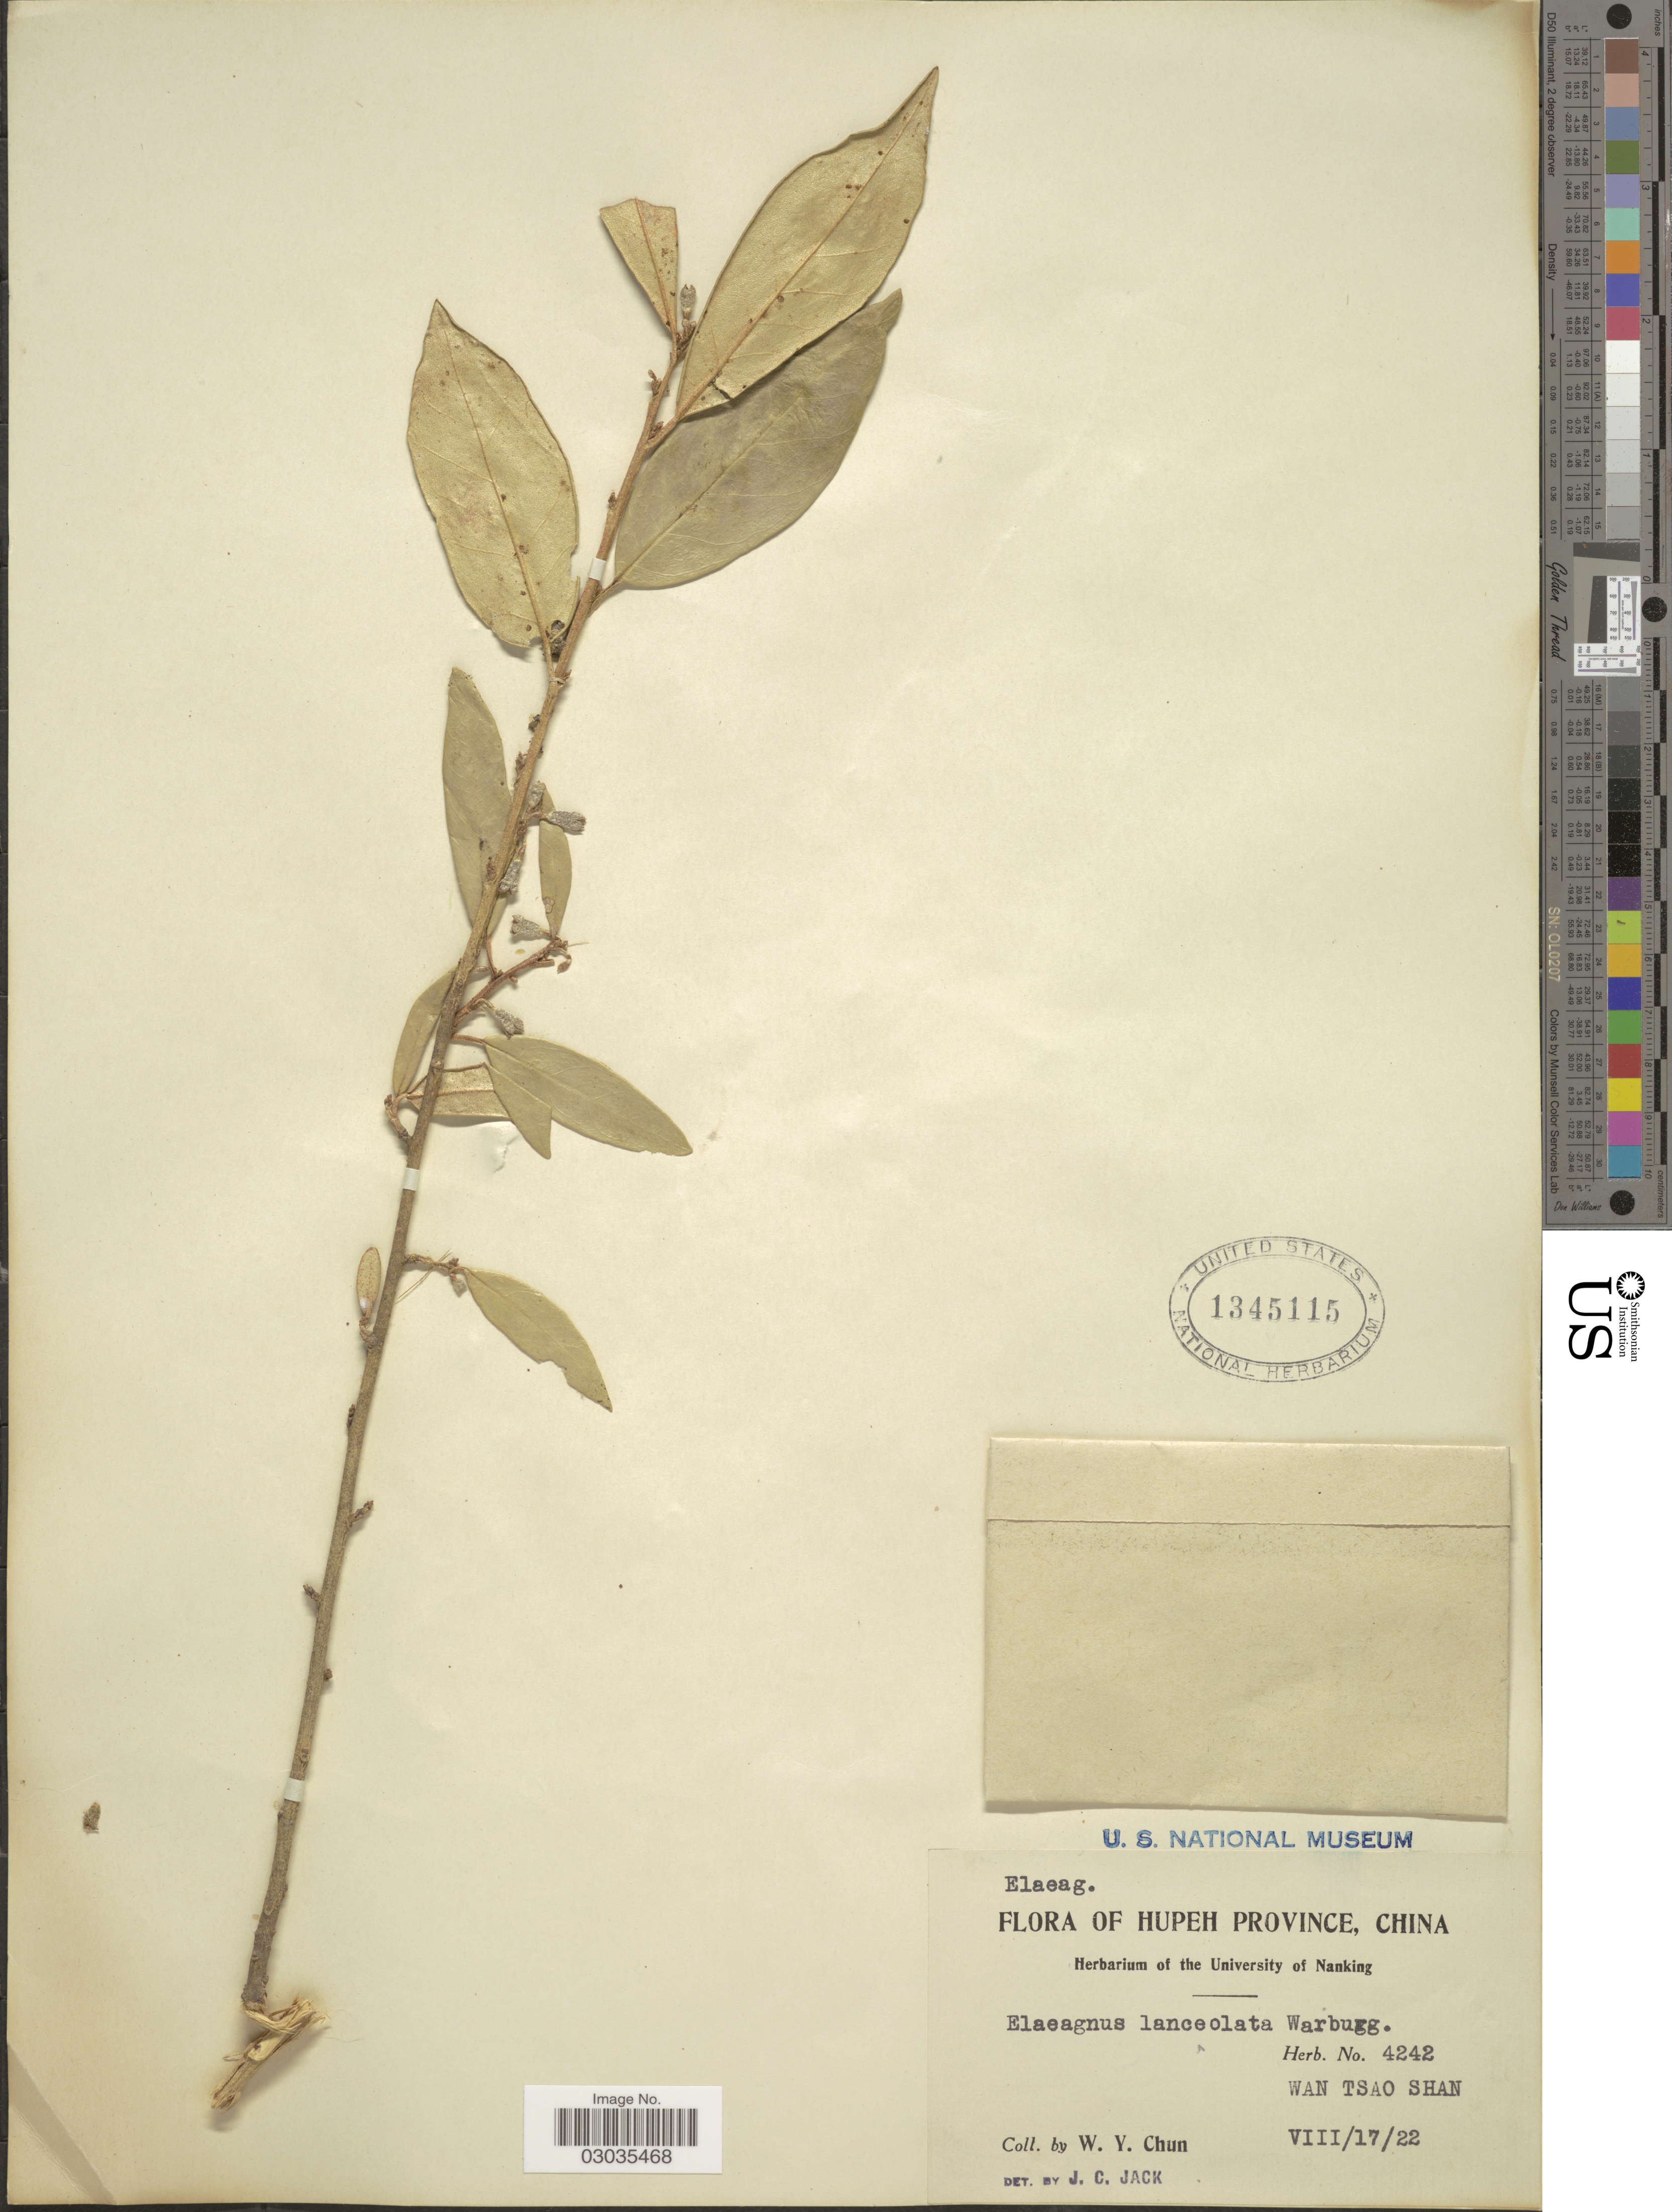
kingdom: Plantae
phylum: Tracheophyta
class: Magnoliopsida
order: Rosales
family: Elaeagnaceae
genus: Elaeagnus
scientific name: Elaeagnus lanceolata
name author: Warb.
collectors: W. Y. Chun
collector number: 4242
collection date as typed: Transcribed d/m/y: 17/8/22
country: China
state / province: Hubei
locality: Hupeh Province. Wan Tsao Shan.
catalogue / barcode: US 1345115